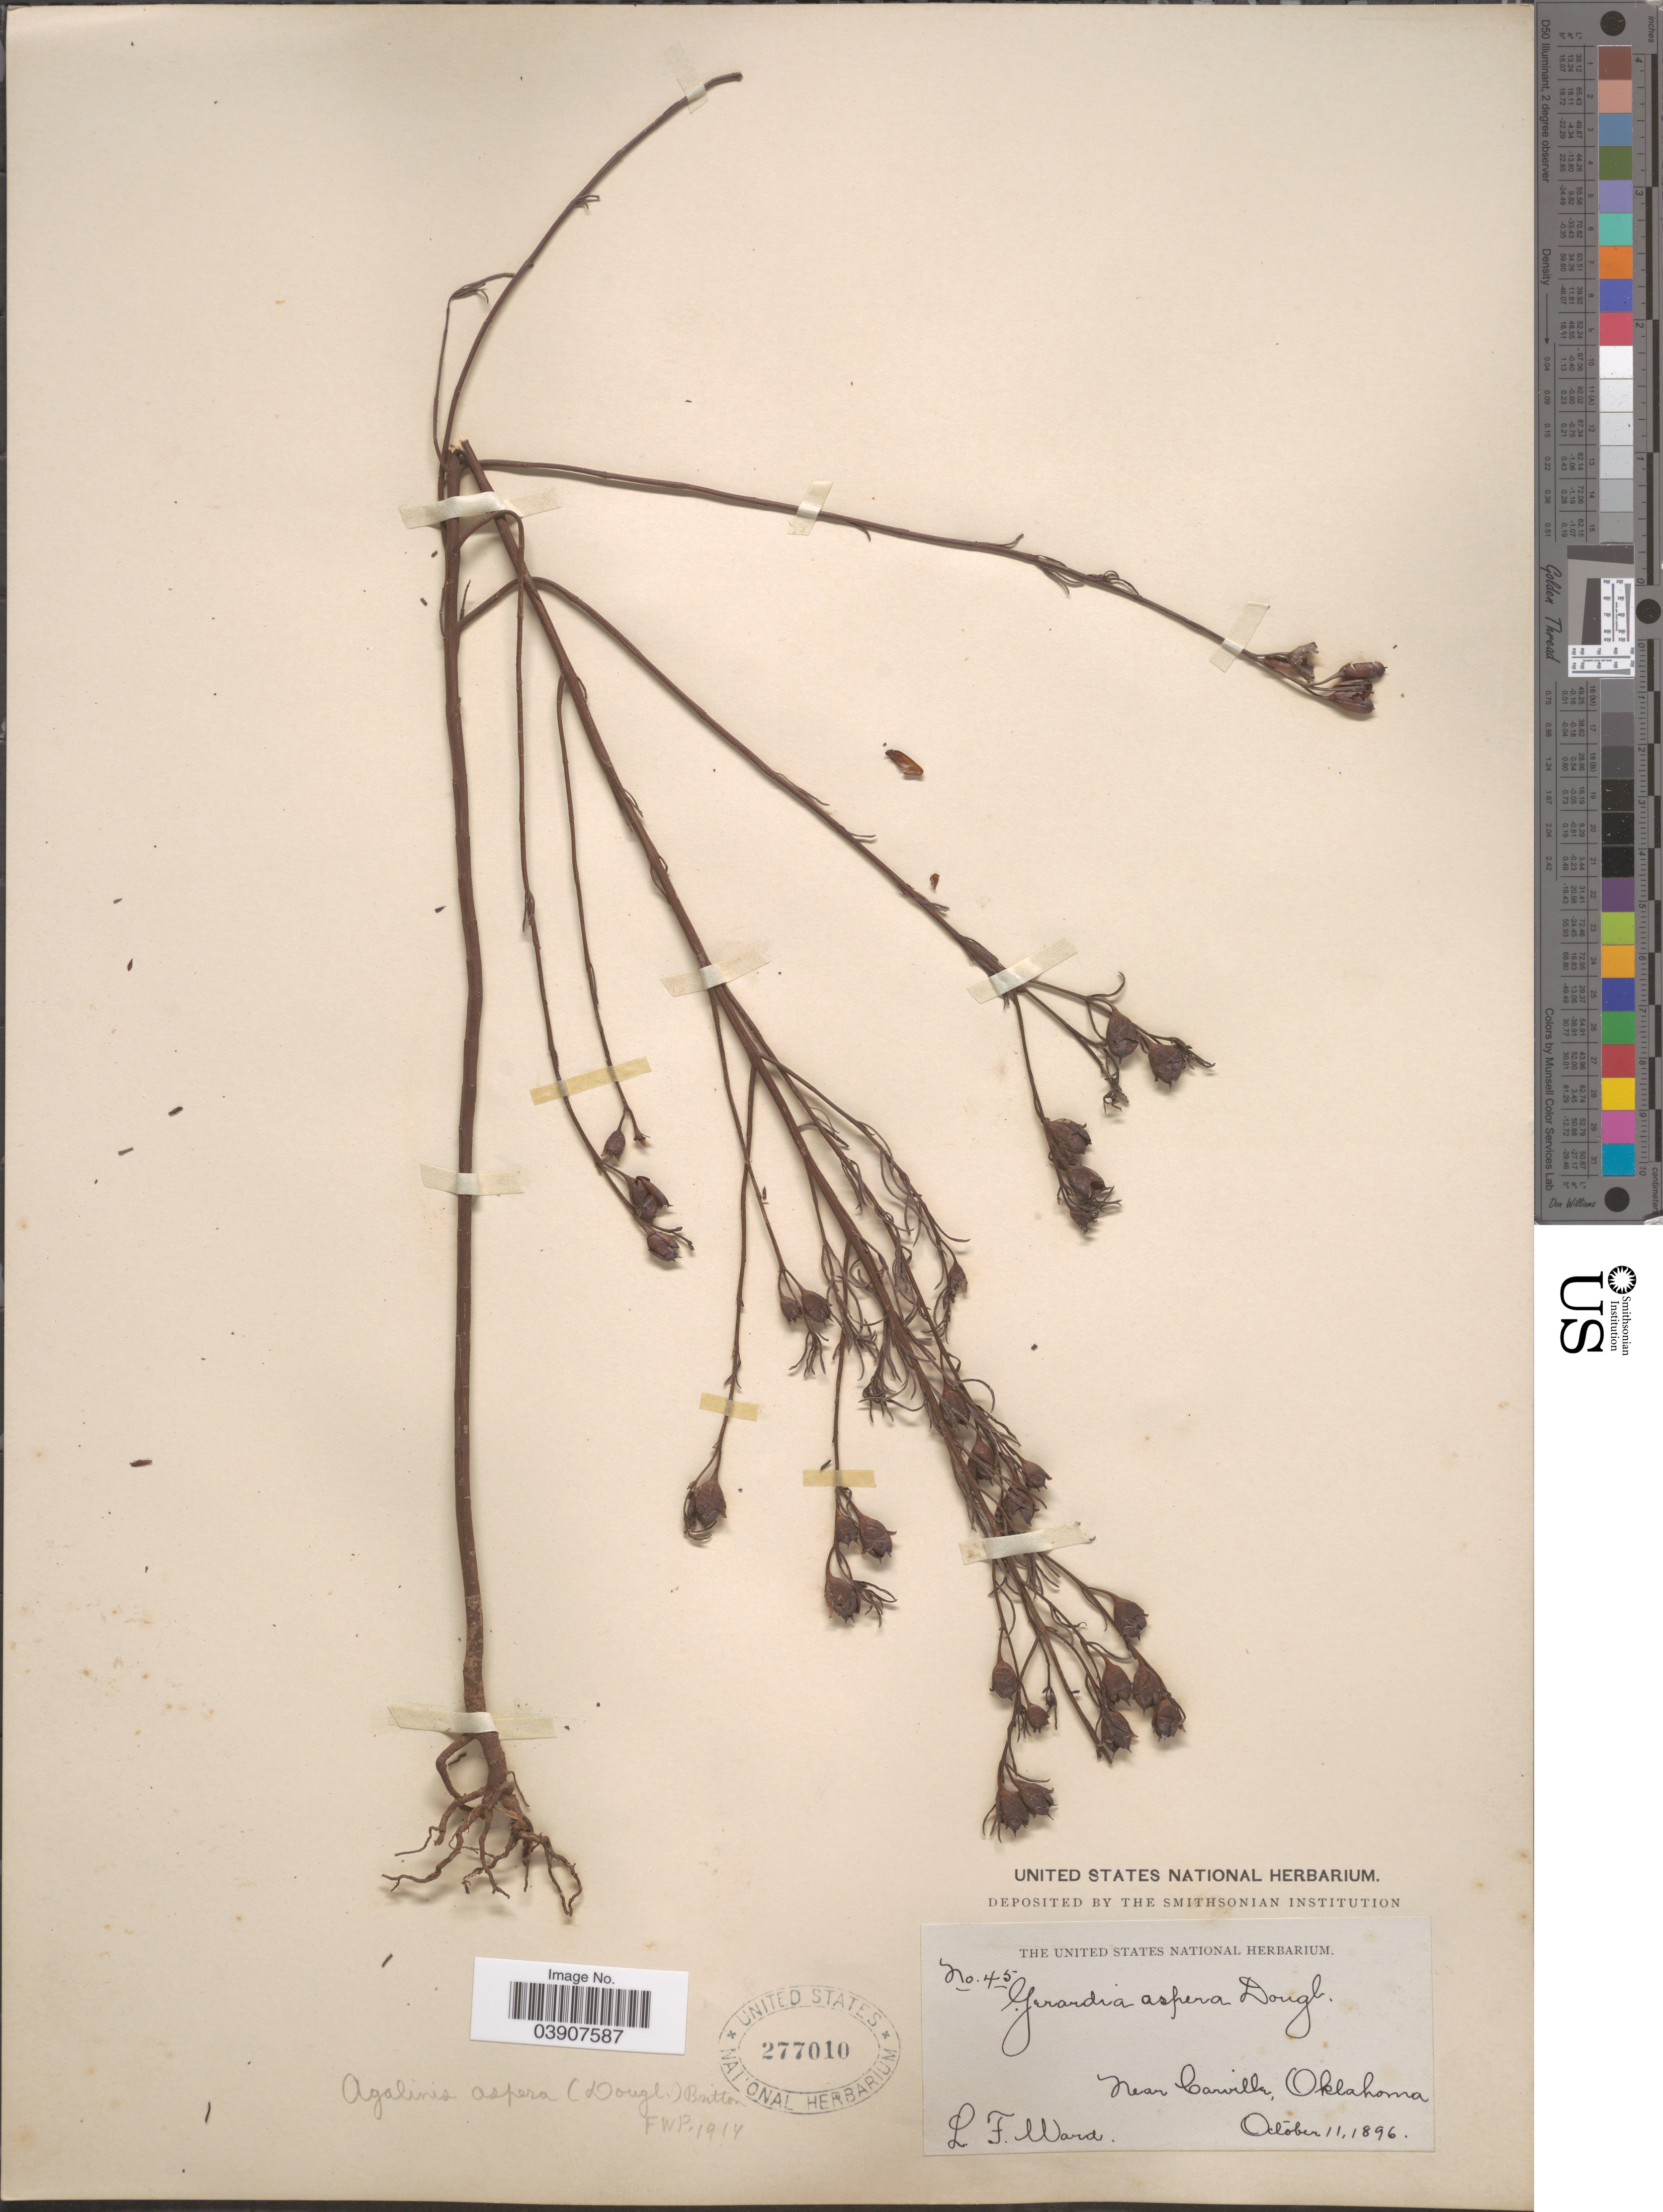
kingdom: Plantae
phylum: Tracheophyta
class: Magnoliopsida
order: Lamiales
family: Orobanchaceae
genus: Agalinis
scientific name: Agalinis aspera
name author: (Douglas ex Benth.) Britton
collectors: L. Ward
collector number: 45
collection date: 1896-10-11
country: United States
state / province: Oklahoma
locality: Near Carville.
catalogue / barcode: US 277010